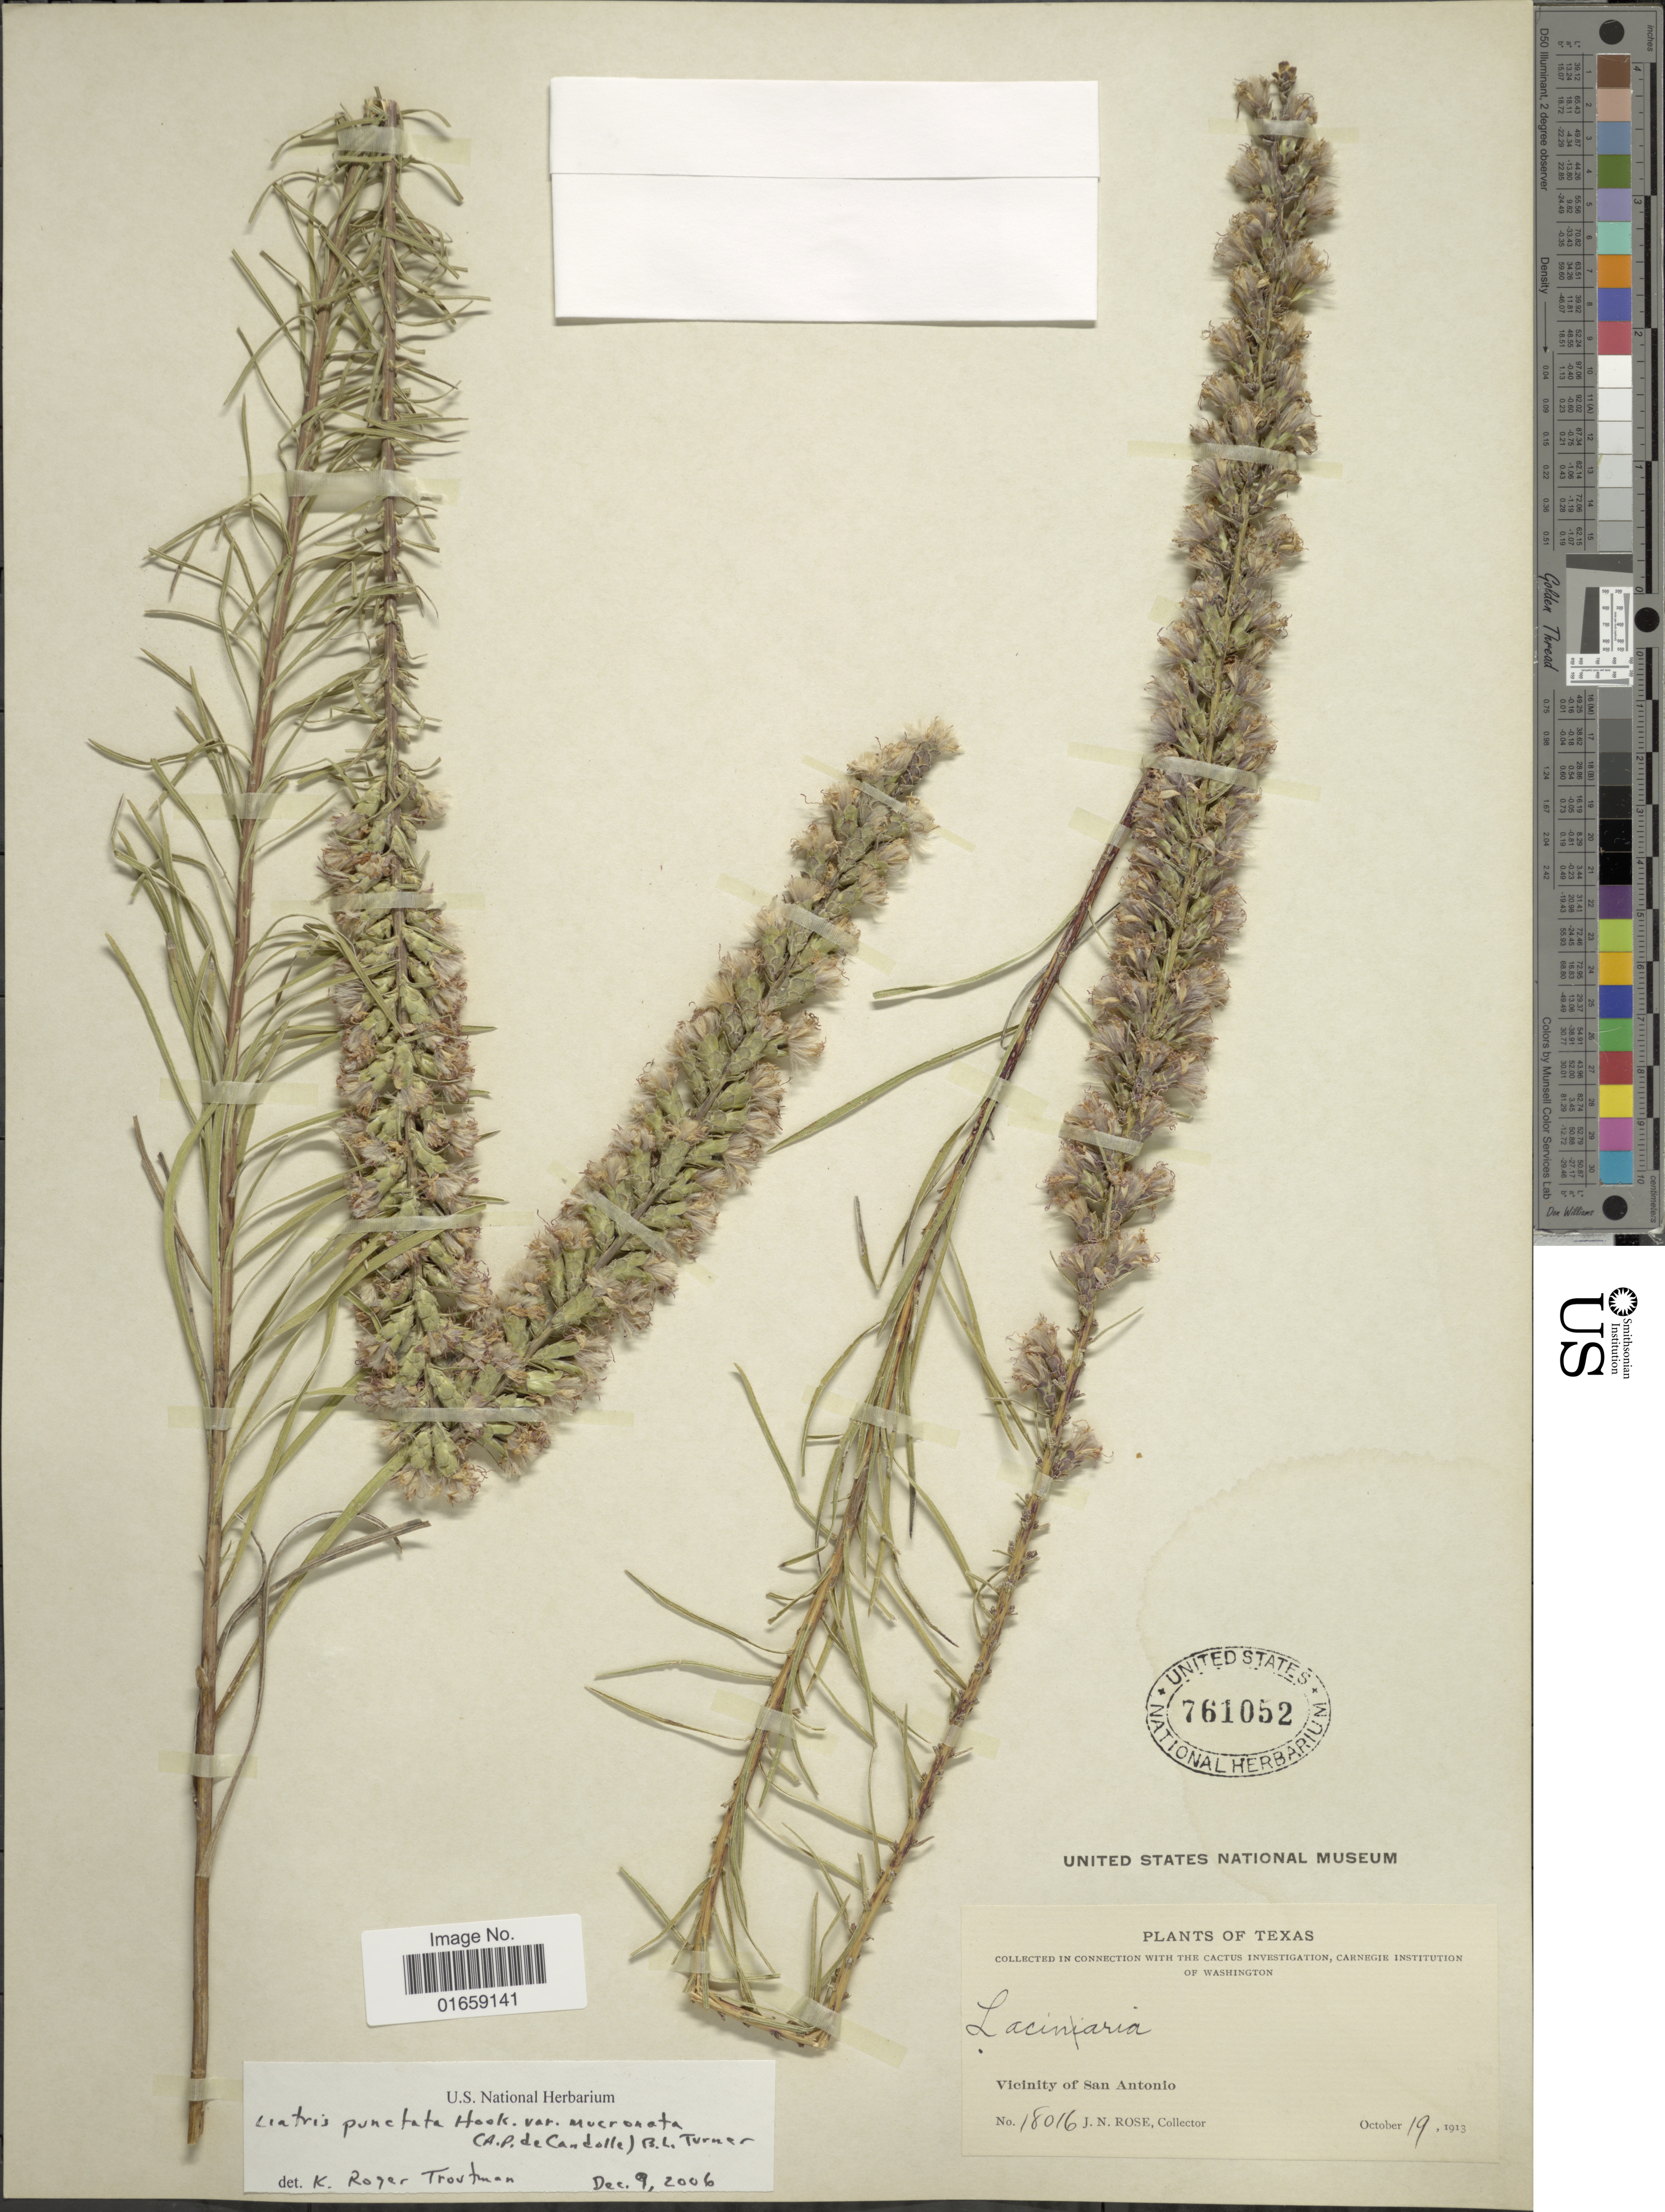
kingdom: Plantae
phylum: Tracheophyta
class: Magnoliopsida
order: Asterales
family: Asteraceae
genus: Liatris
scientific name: Liatris punctata var. mucronata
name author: (DC.) B.L. Turner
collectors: J. N. Rose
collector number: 18016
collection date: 1913-10-19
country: United States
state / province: Texas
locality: Vicinity of San Antonio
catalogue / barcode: US 761052